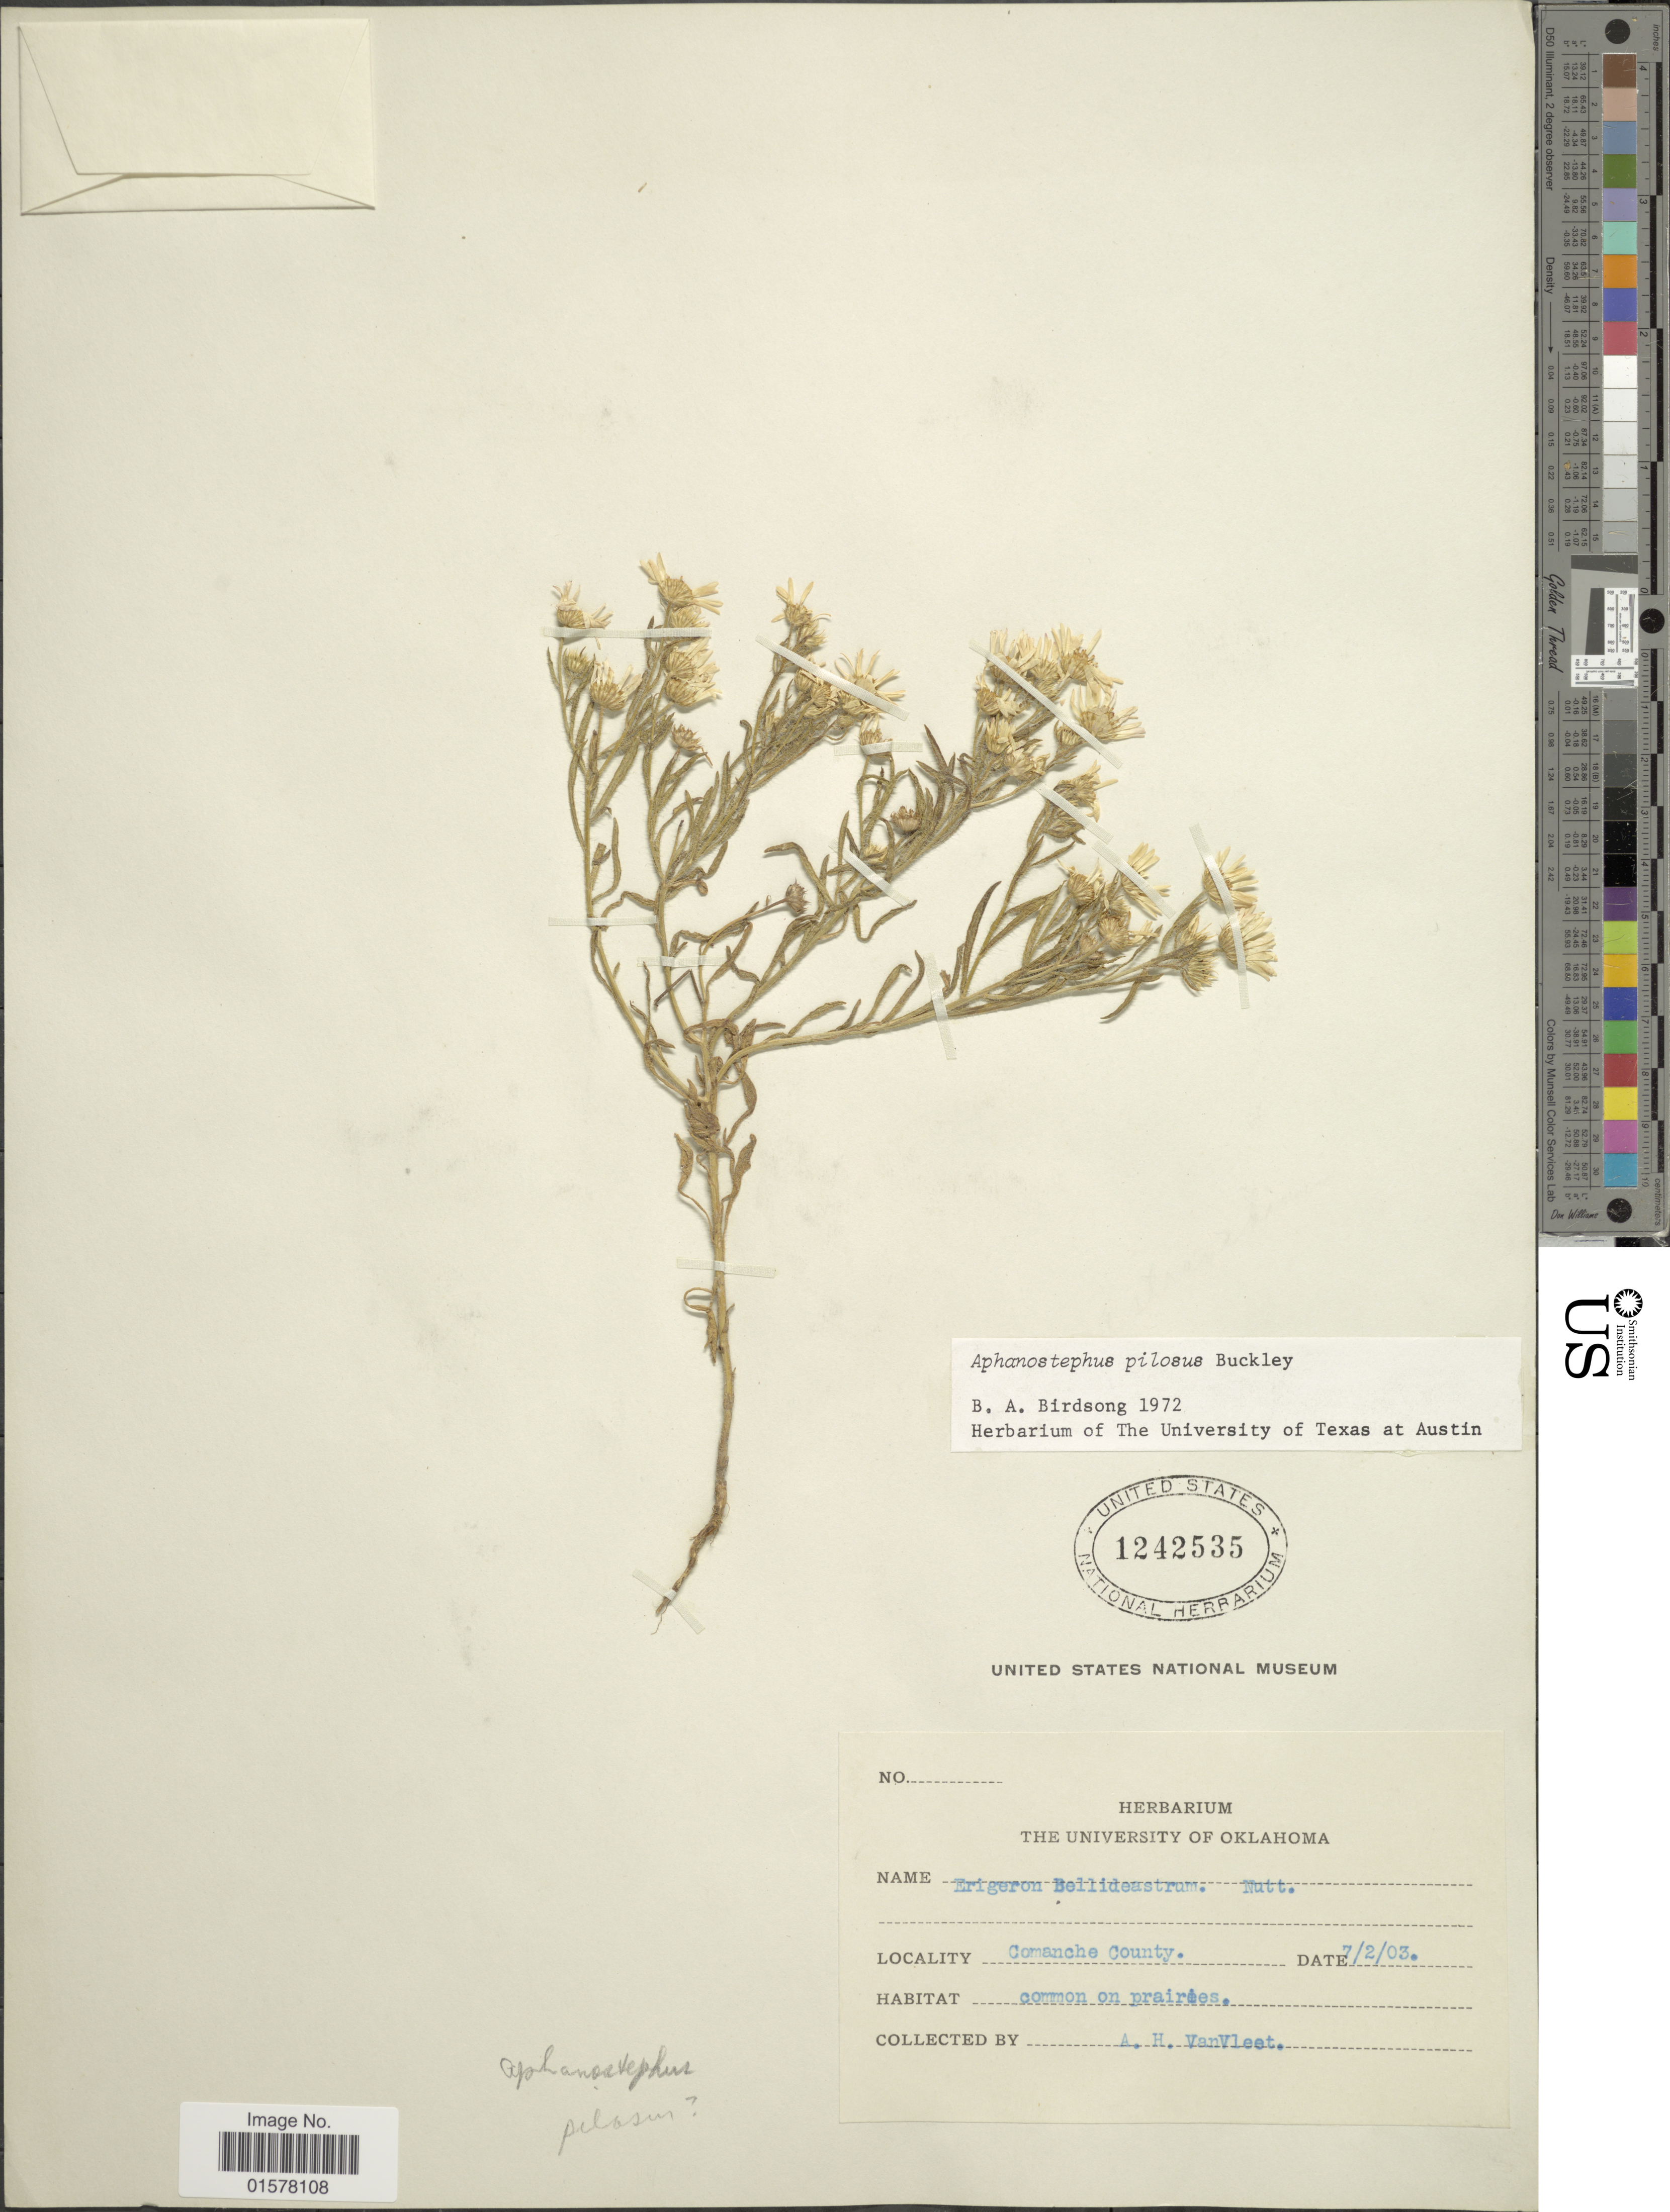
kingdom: Plantae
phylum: Tracheophyta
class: Magnoliopsida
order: Asterales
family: Asteraceae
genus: Aphanostephus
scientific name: Aphanostephus pilosus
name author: Buckley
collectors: A. H. Van Vleet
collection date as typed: Transcribed d/m/y: 2/7/3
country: United States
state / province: Oklahoma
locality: Comanche County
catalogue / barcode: US 1242535